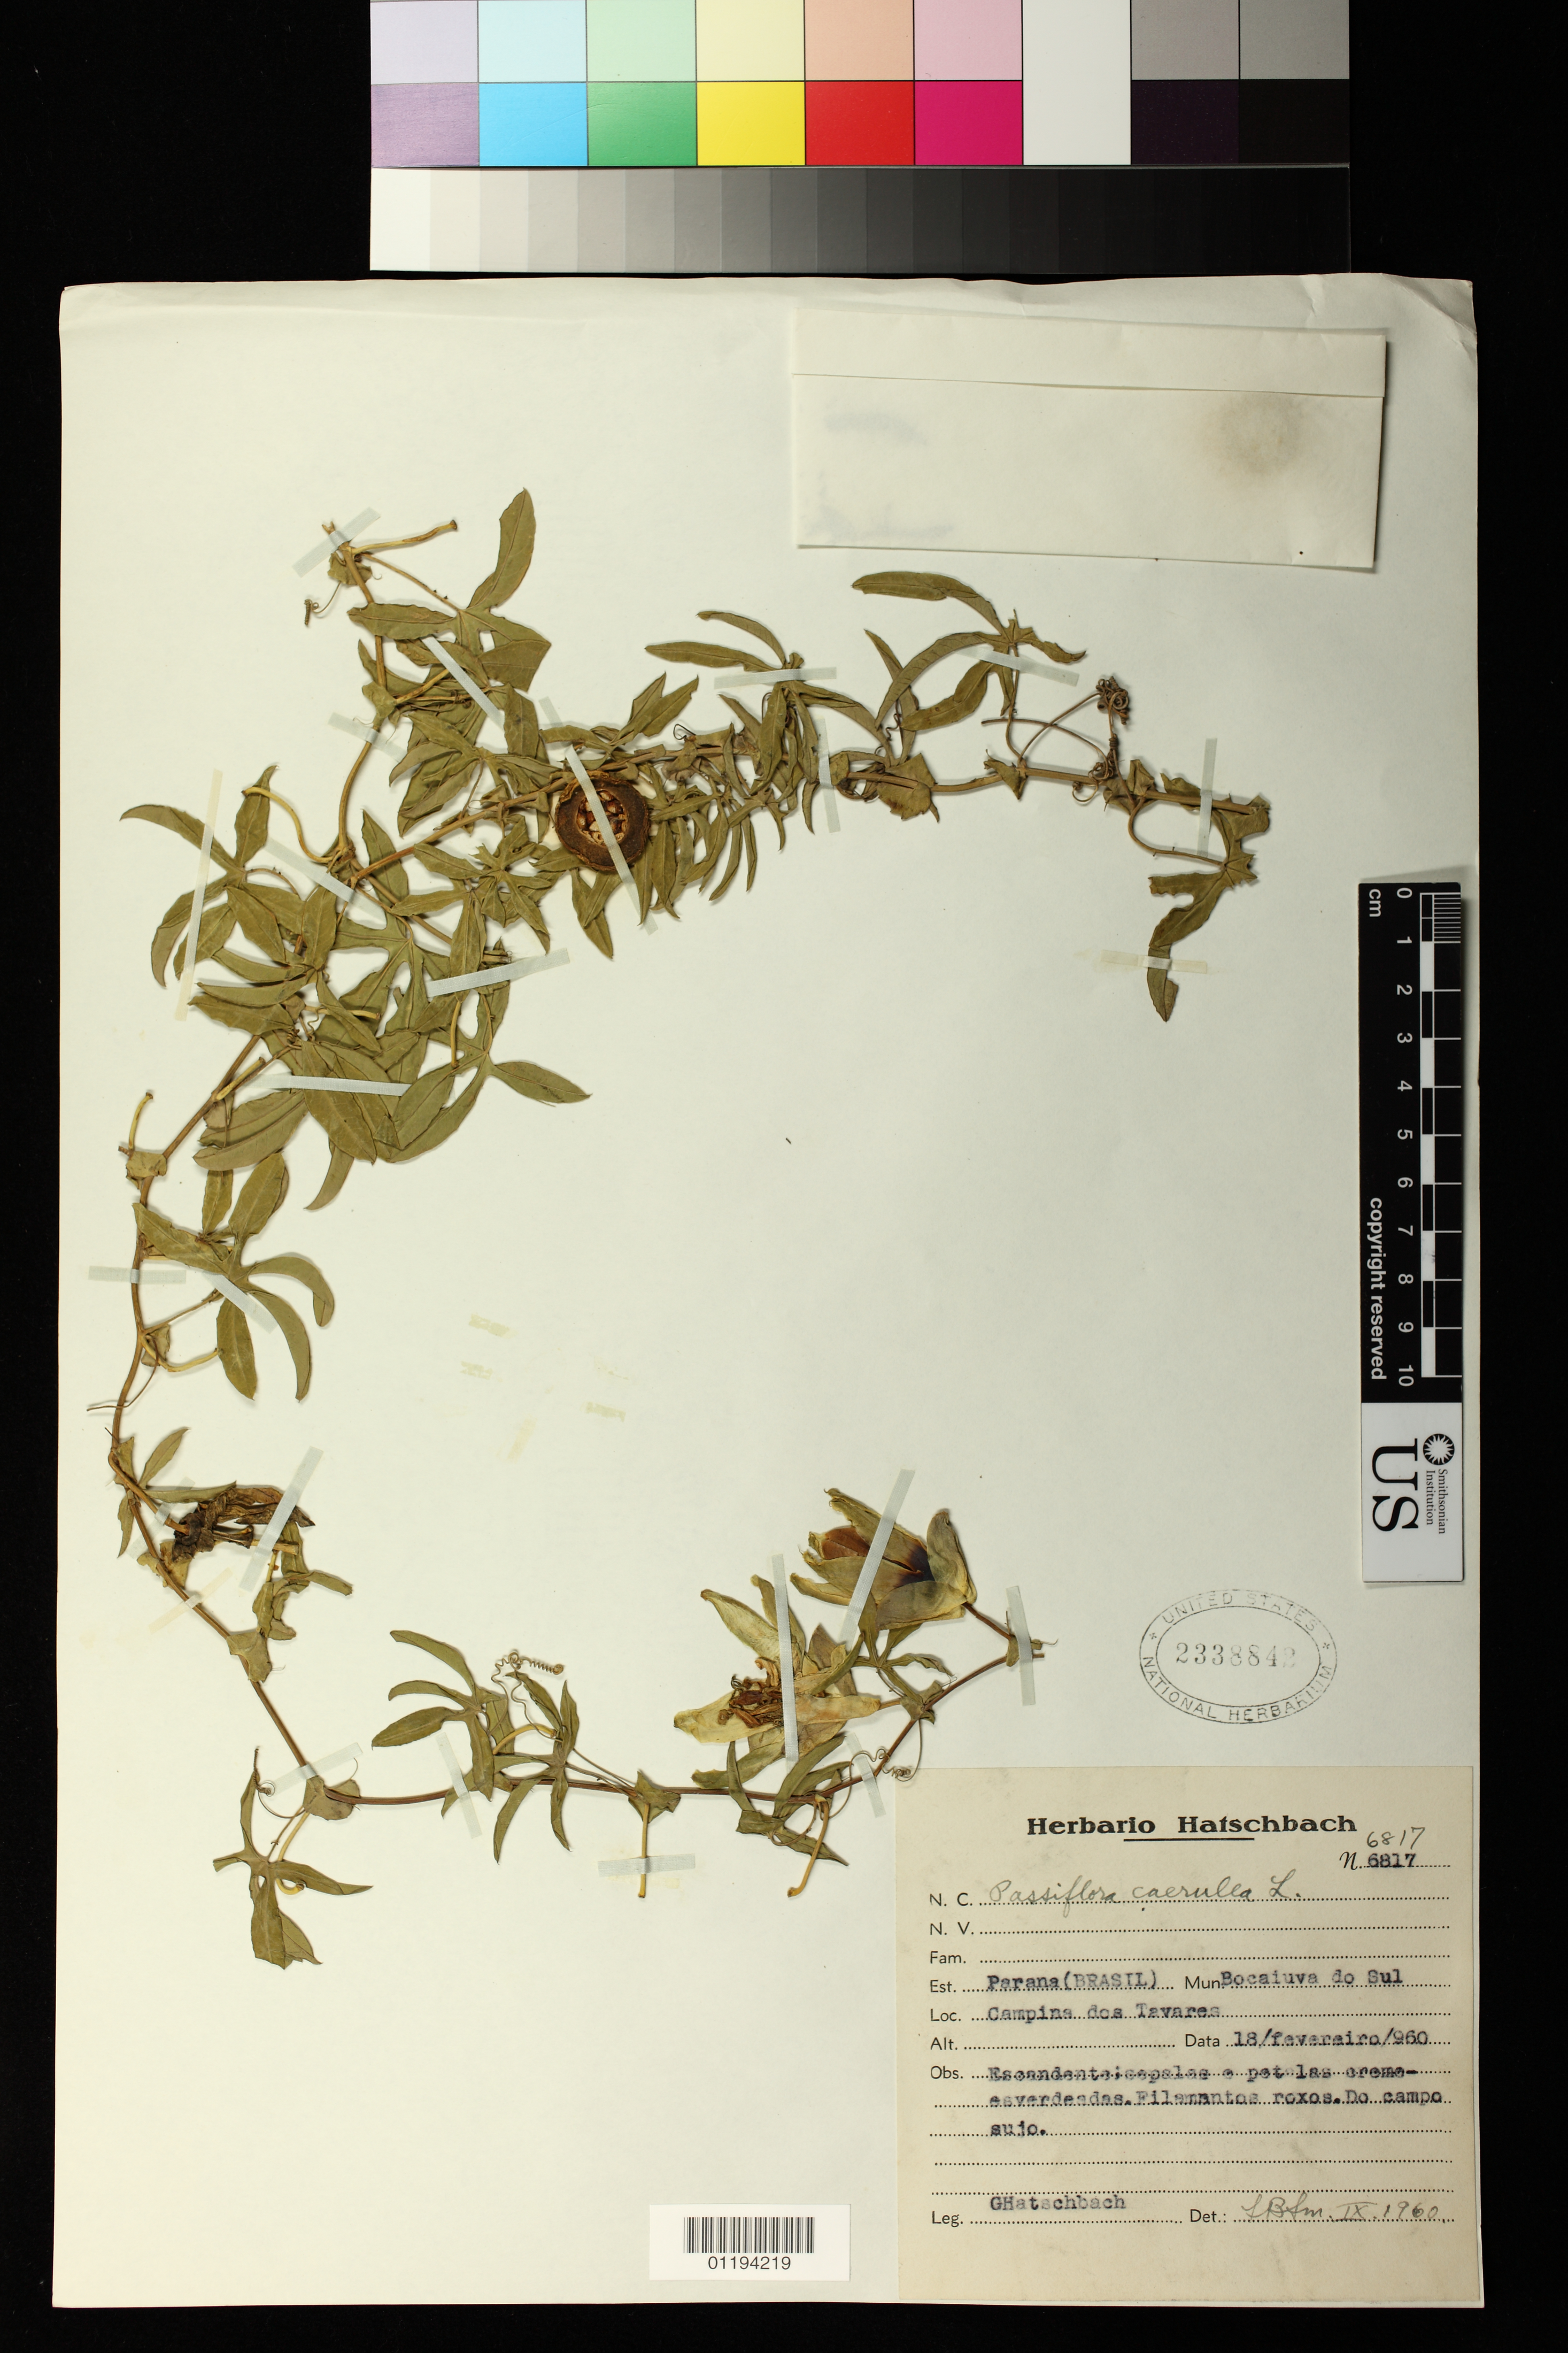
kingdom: Plantae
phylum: Tracheophyta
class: Magnoliopsida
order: Malpighiales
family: Passifloraceae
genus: Passiflora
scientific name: Passiflora caerulea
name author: L.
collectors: G. Hatschbach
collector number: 6817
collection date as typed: Feb 18 1960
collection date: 1960-02-18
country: Brazil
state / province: Paraná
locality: Bocaiuva do Sul, Campinas dos Tavares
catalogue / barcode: US 2338842